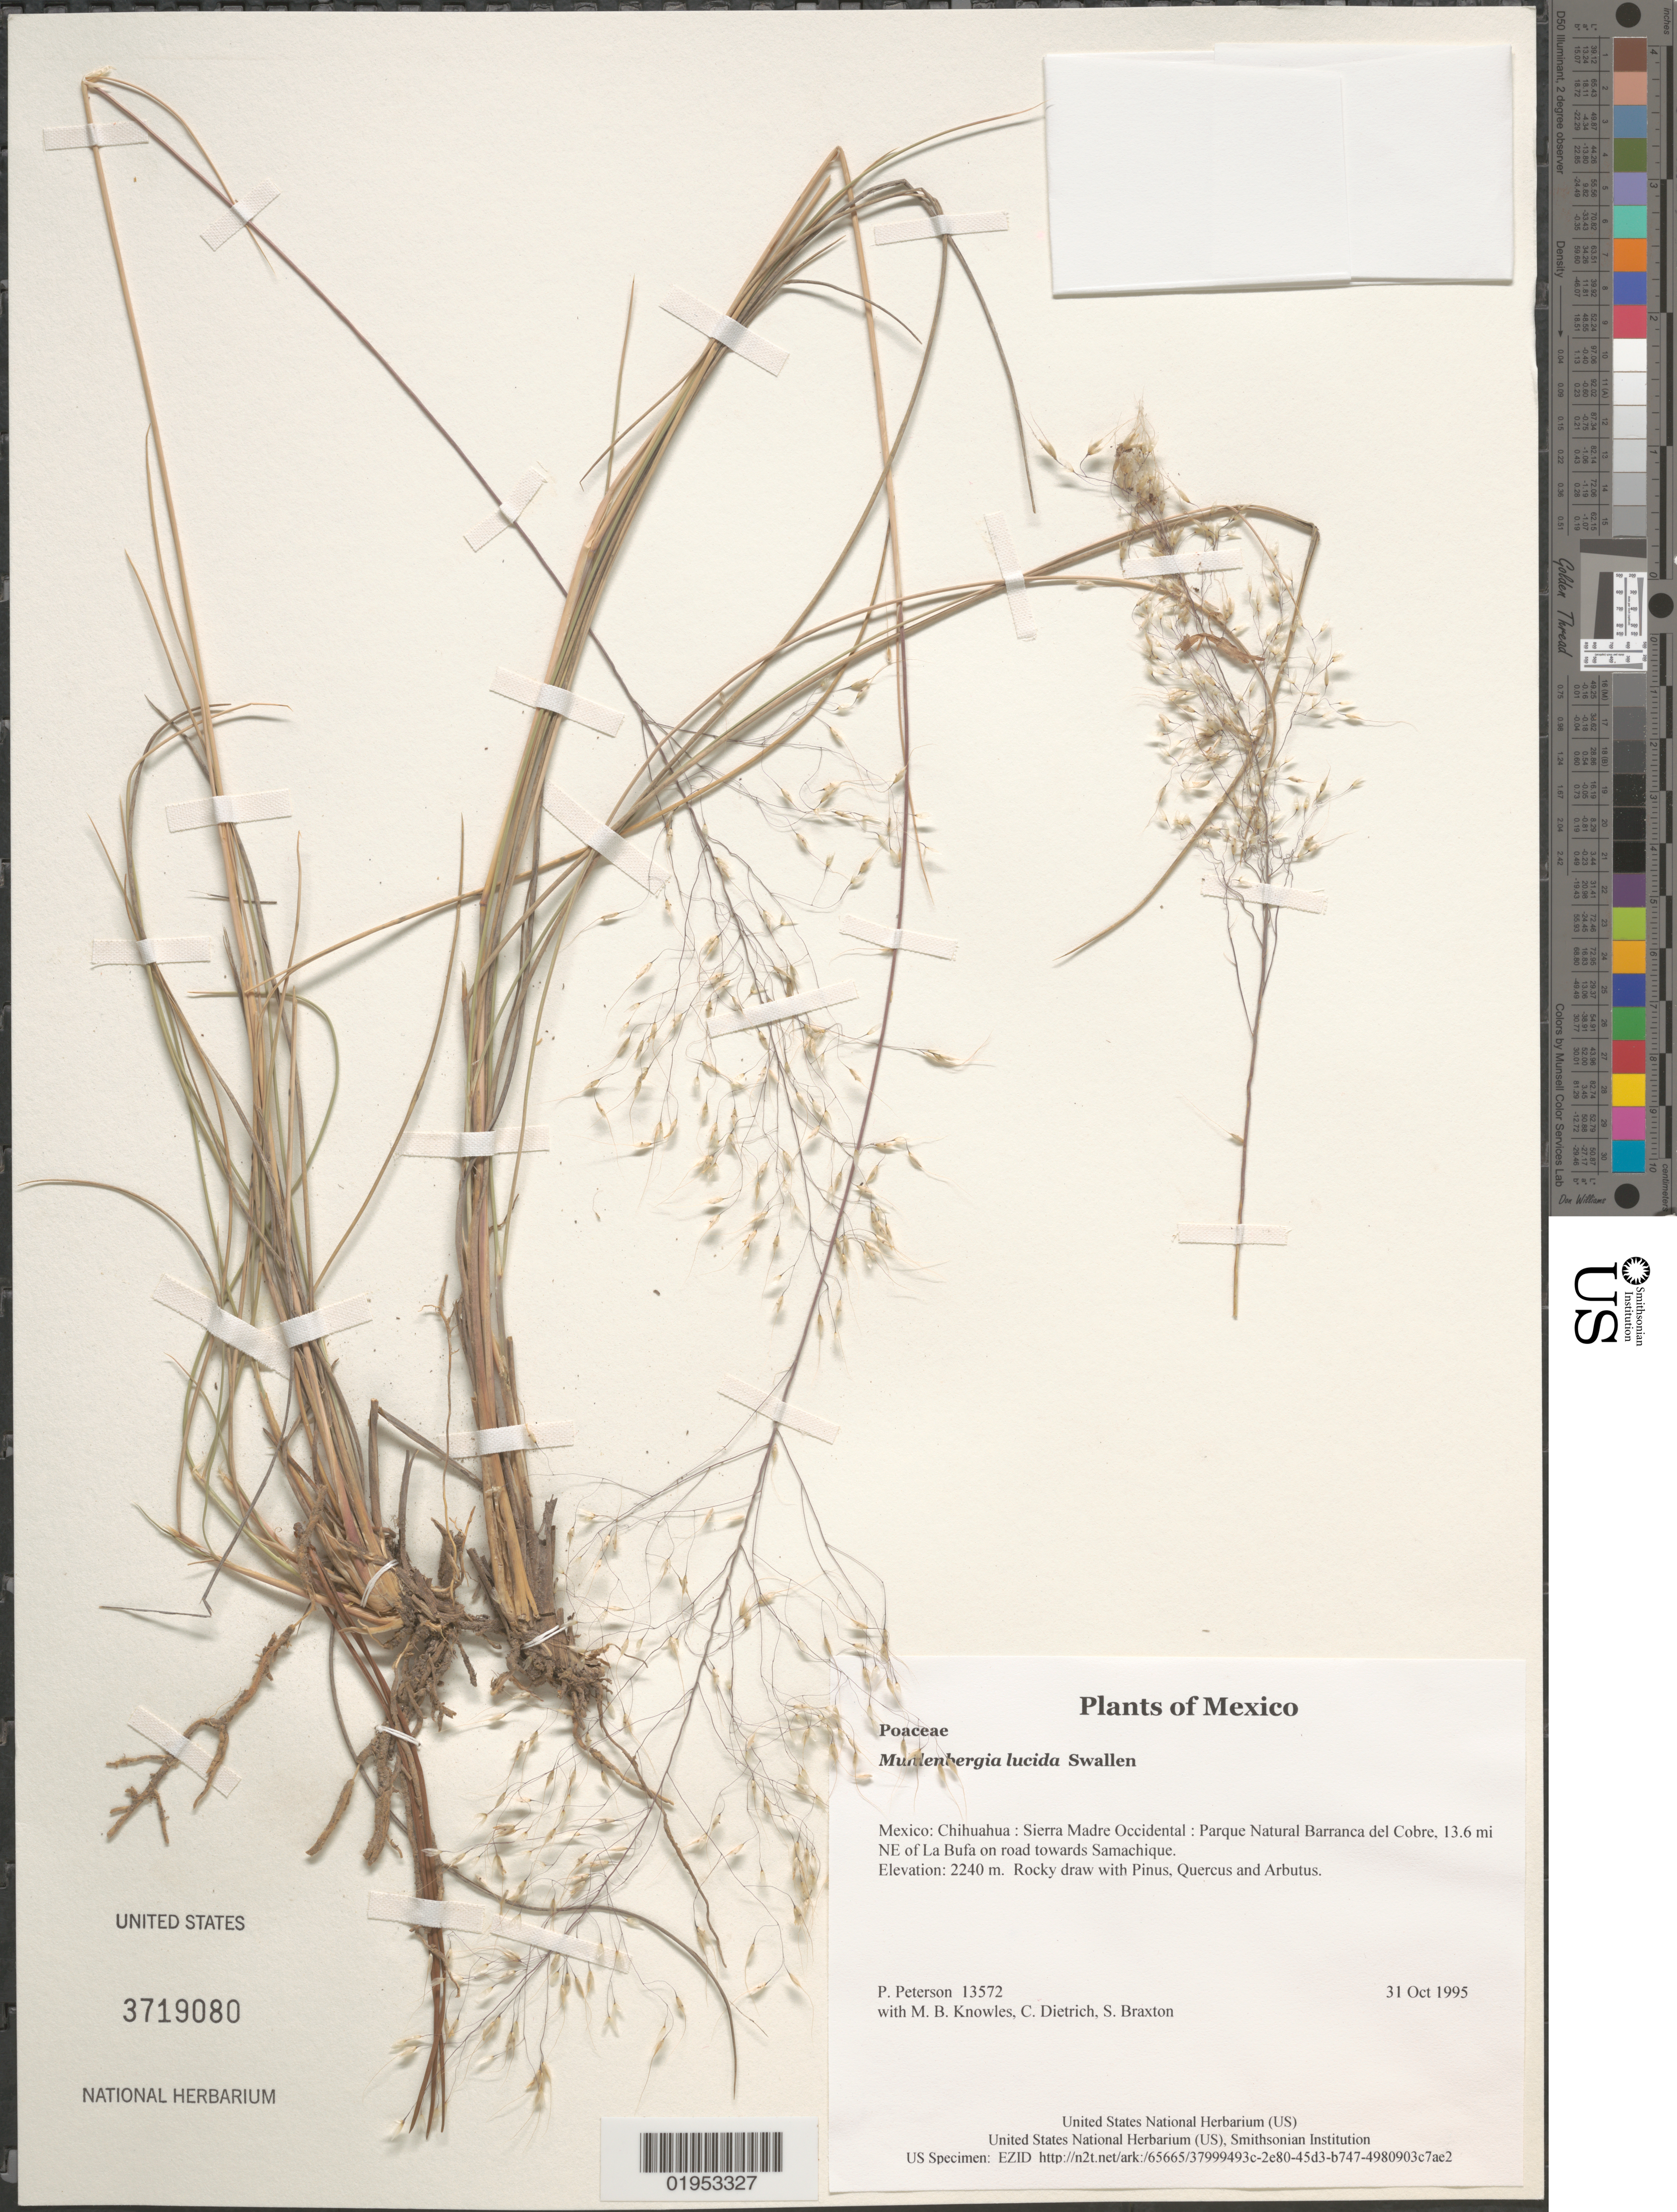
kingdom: Plantae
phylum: Tracheophyta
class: Liliopsida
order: Poales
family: Poaceae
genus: Muhlenbergia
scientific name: Muhlenbergia lucida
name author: Swallen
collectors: P. M. Peterson, M. B. Knowles, C. Dietrich & S. Braxton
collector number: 13572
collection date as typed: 31 Oct 1995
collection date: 1995-10-31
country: Mexico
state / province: Chihuahua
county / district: Sierra Madre Occidental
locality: Parque Natural Barranca del Cobre, 13.6 mi NE of La Bufa on road towards Samachique.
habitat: Rocky draw with Pinus, Quercus and Arbutus.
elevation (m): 2240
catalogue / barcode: US 3719080